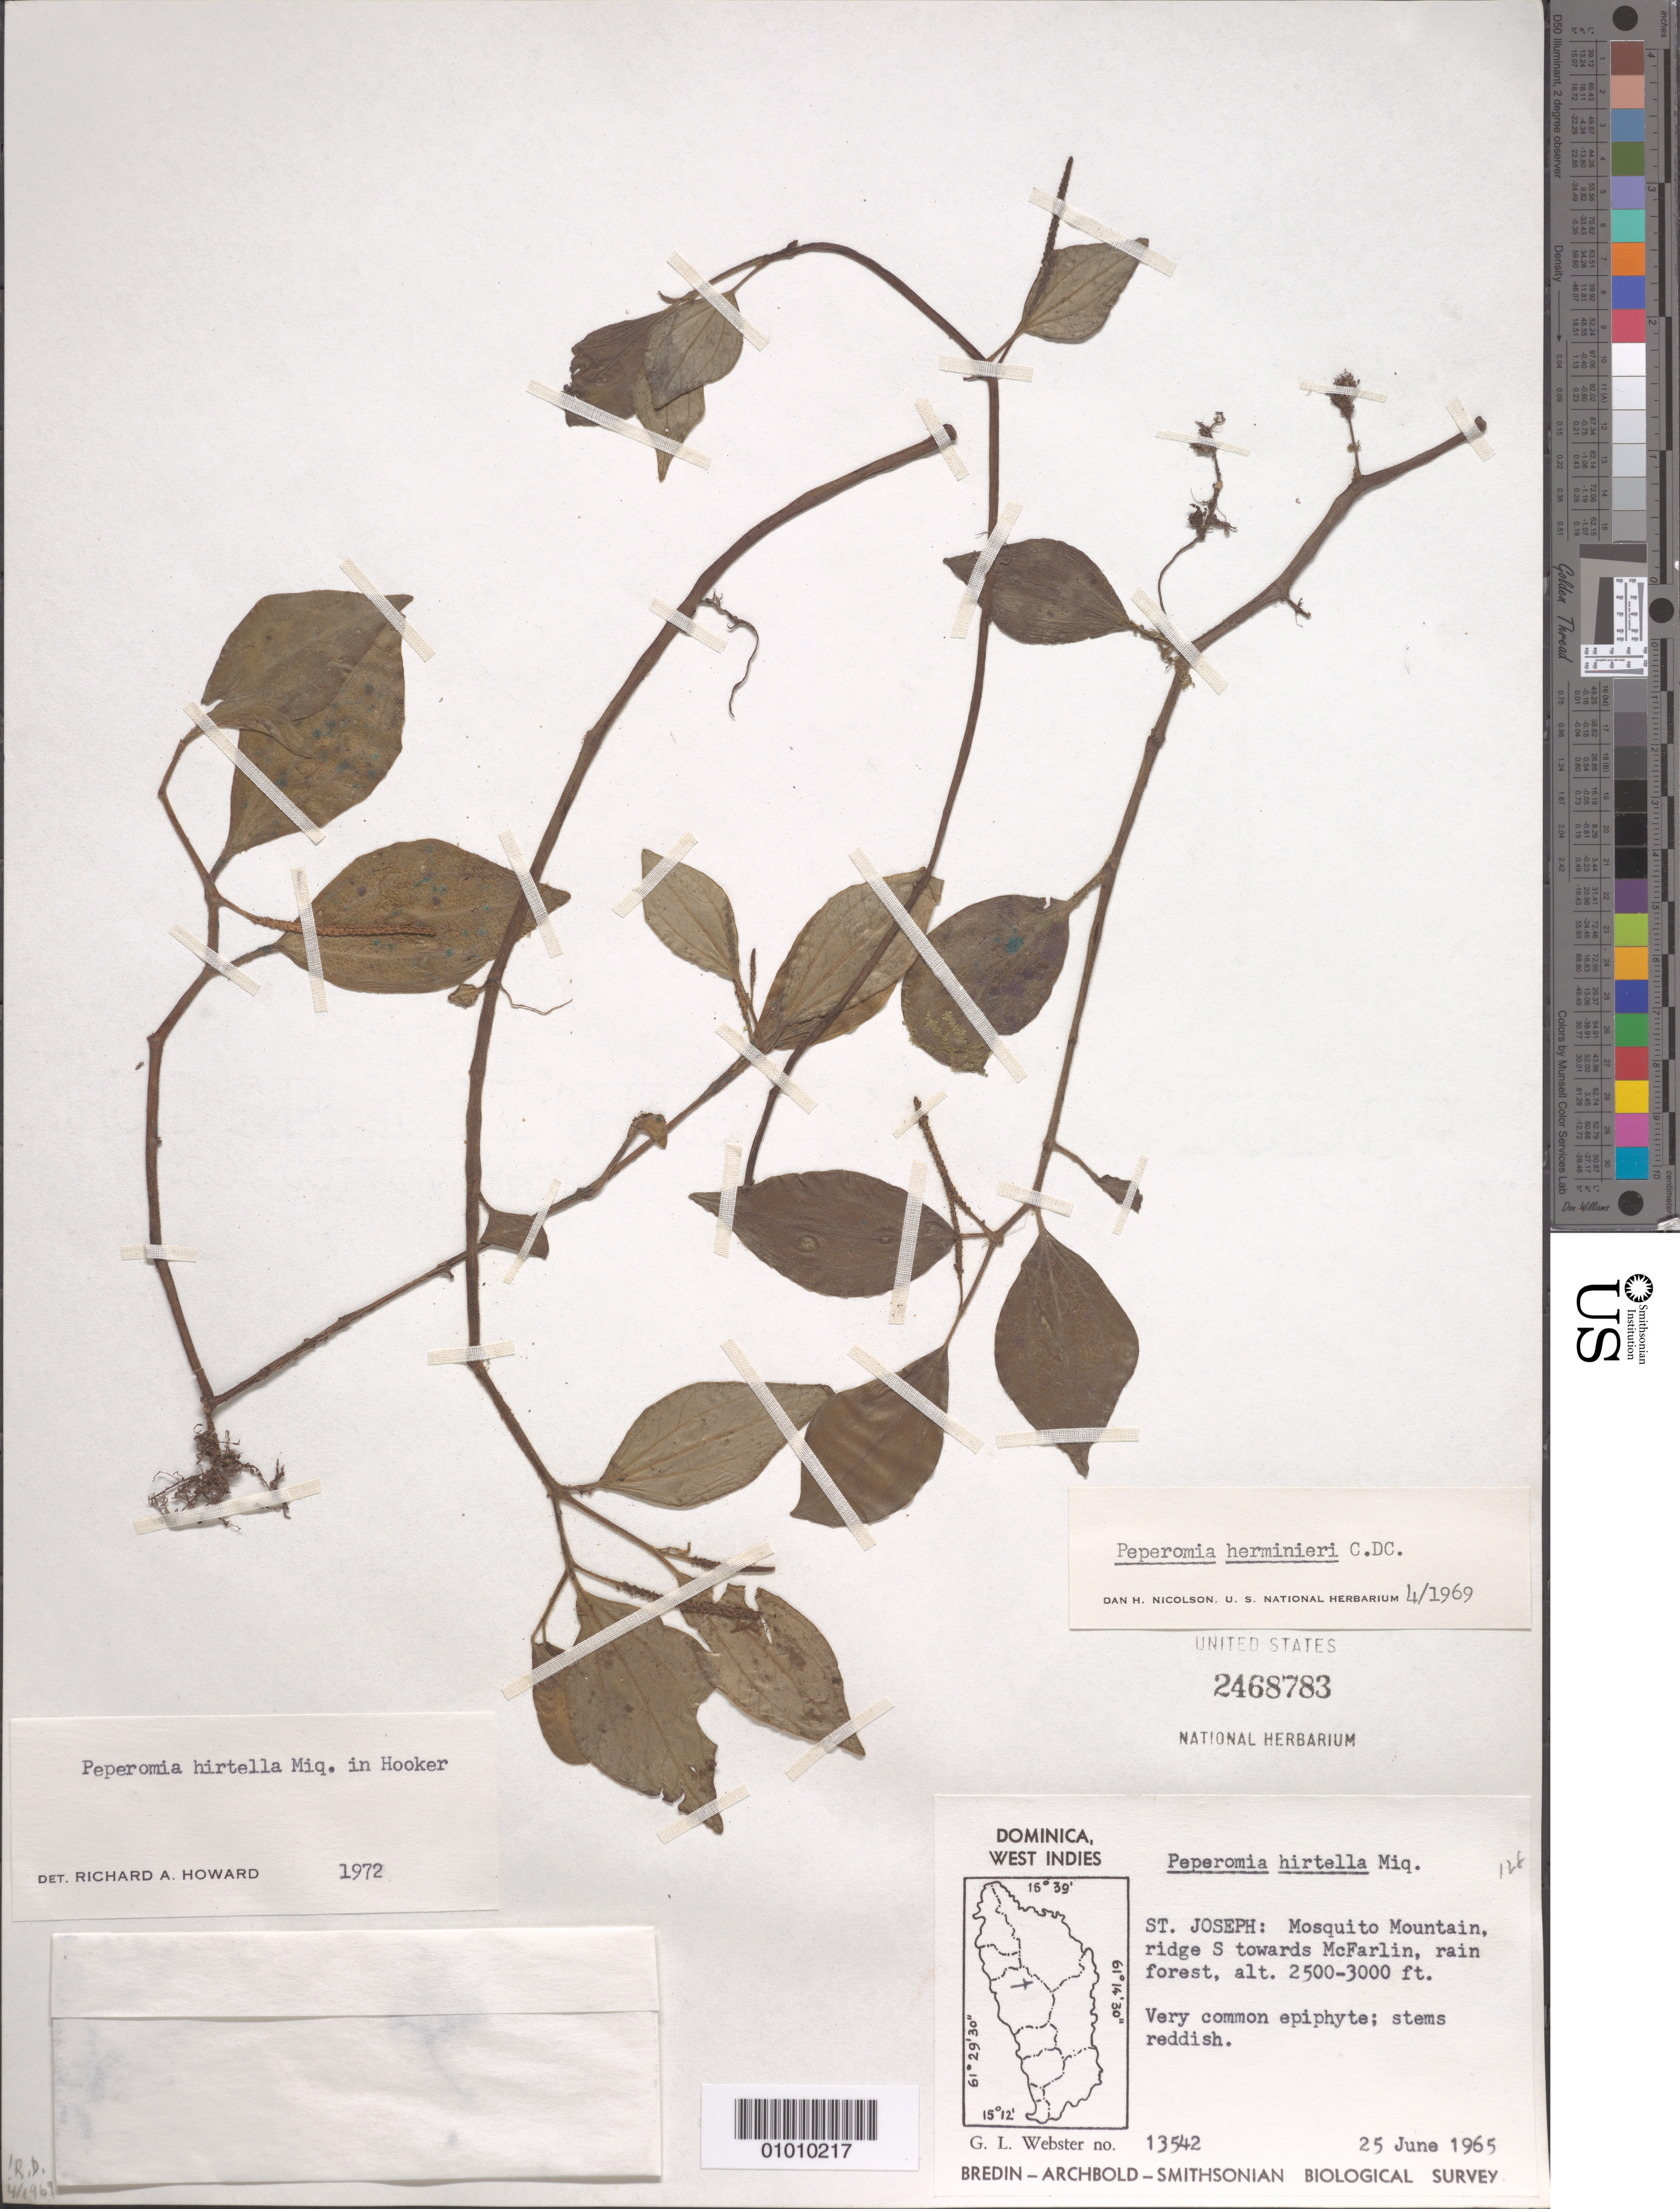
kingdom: Plantae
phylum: Tracheophyta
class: Magnoliopsida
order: Piperales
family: Piperaceae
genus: Peperomia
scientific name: Peperomia hirtella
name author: Miq.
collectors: E. B. Webster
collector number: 13542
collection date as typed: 25 Jun 1965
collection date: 1965-06-25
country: Dominica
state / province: St. Joseph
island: Dominica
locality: St. Joseph: Mosquito Mountain, ridge S towards McFarlin, rain forest.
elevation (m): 762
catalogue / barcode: US 2468783